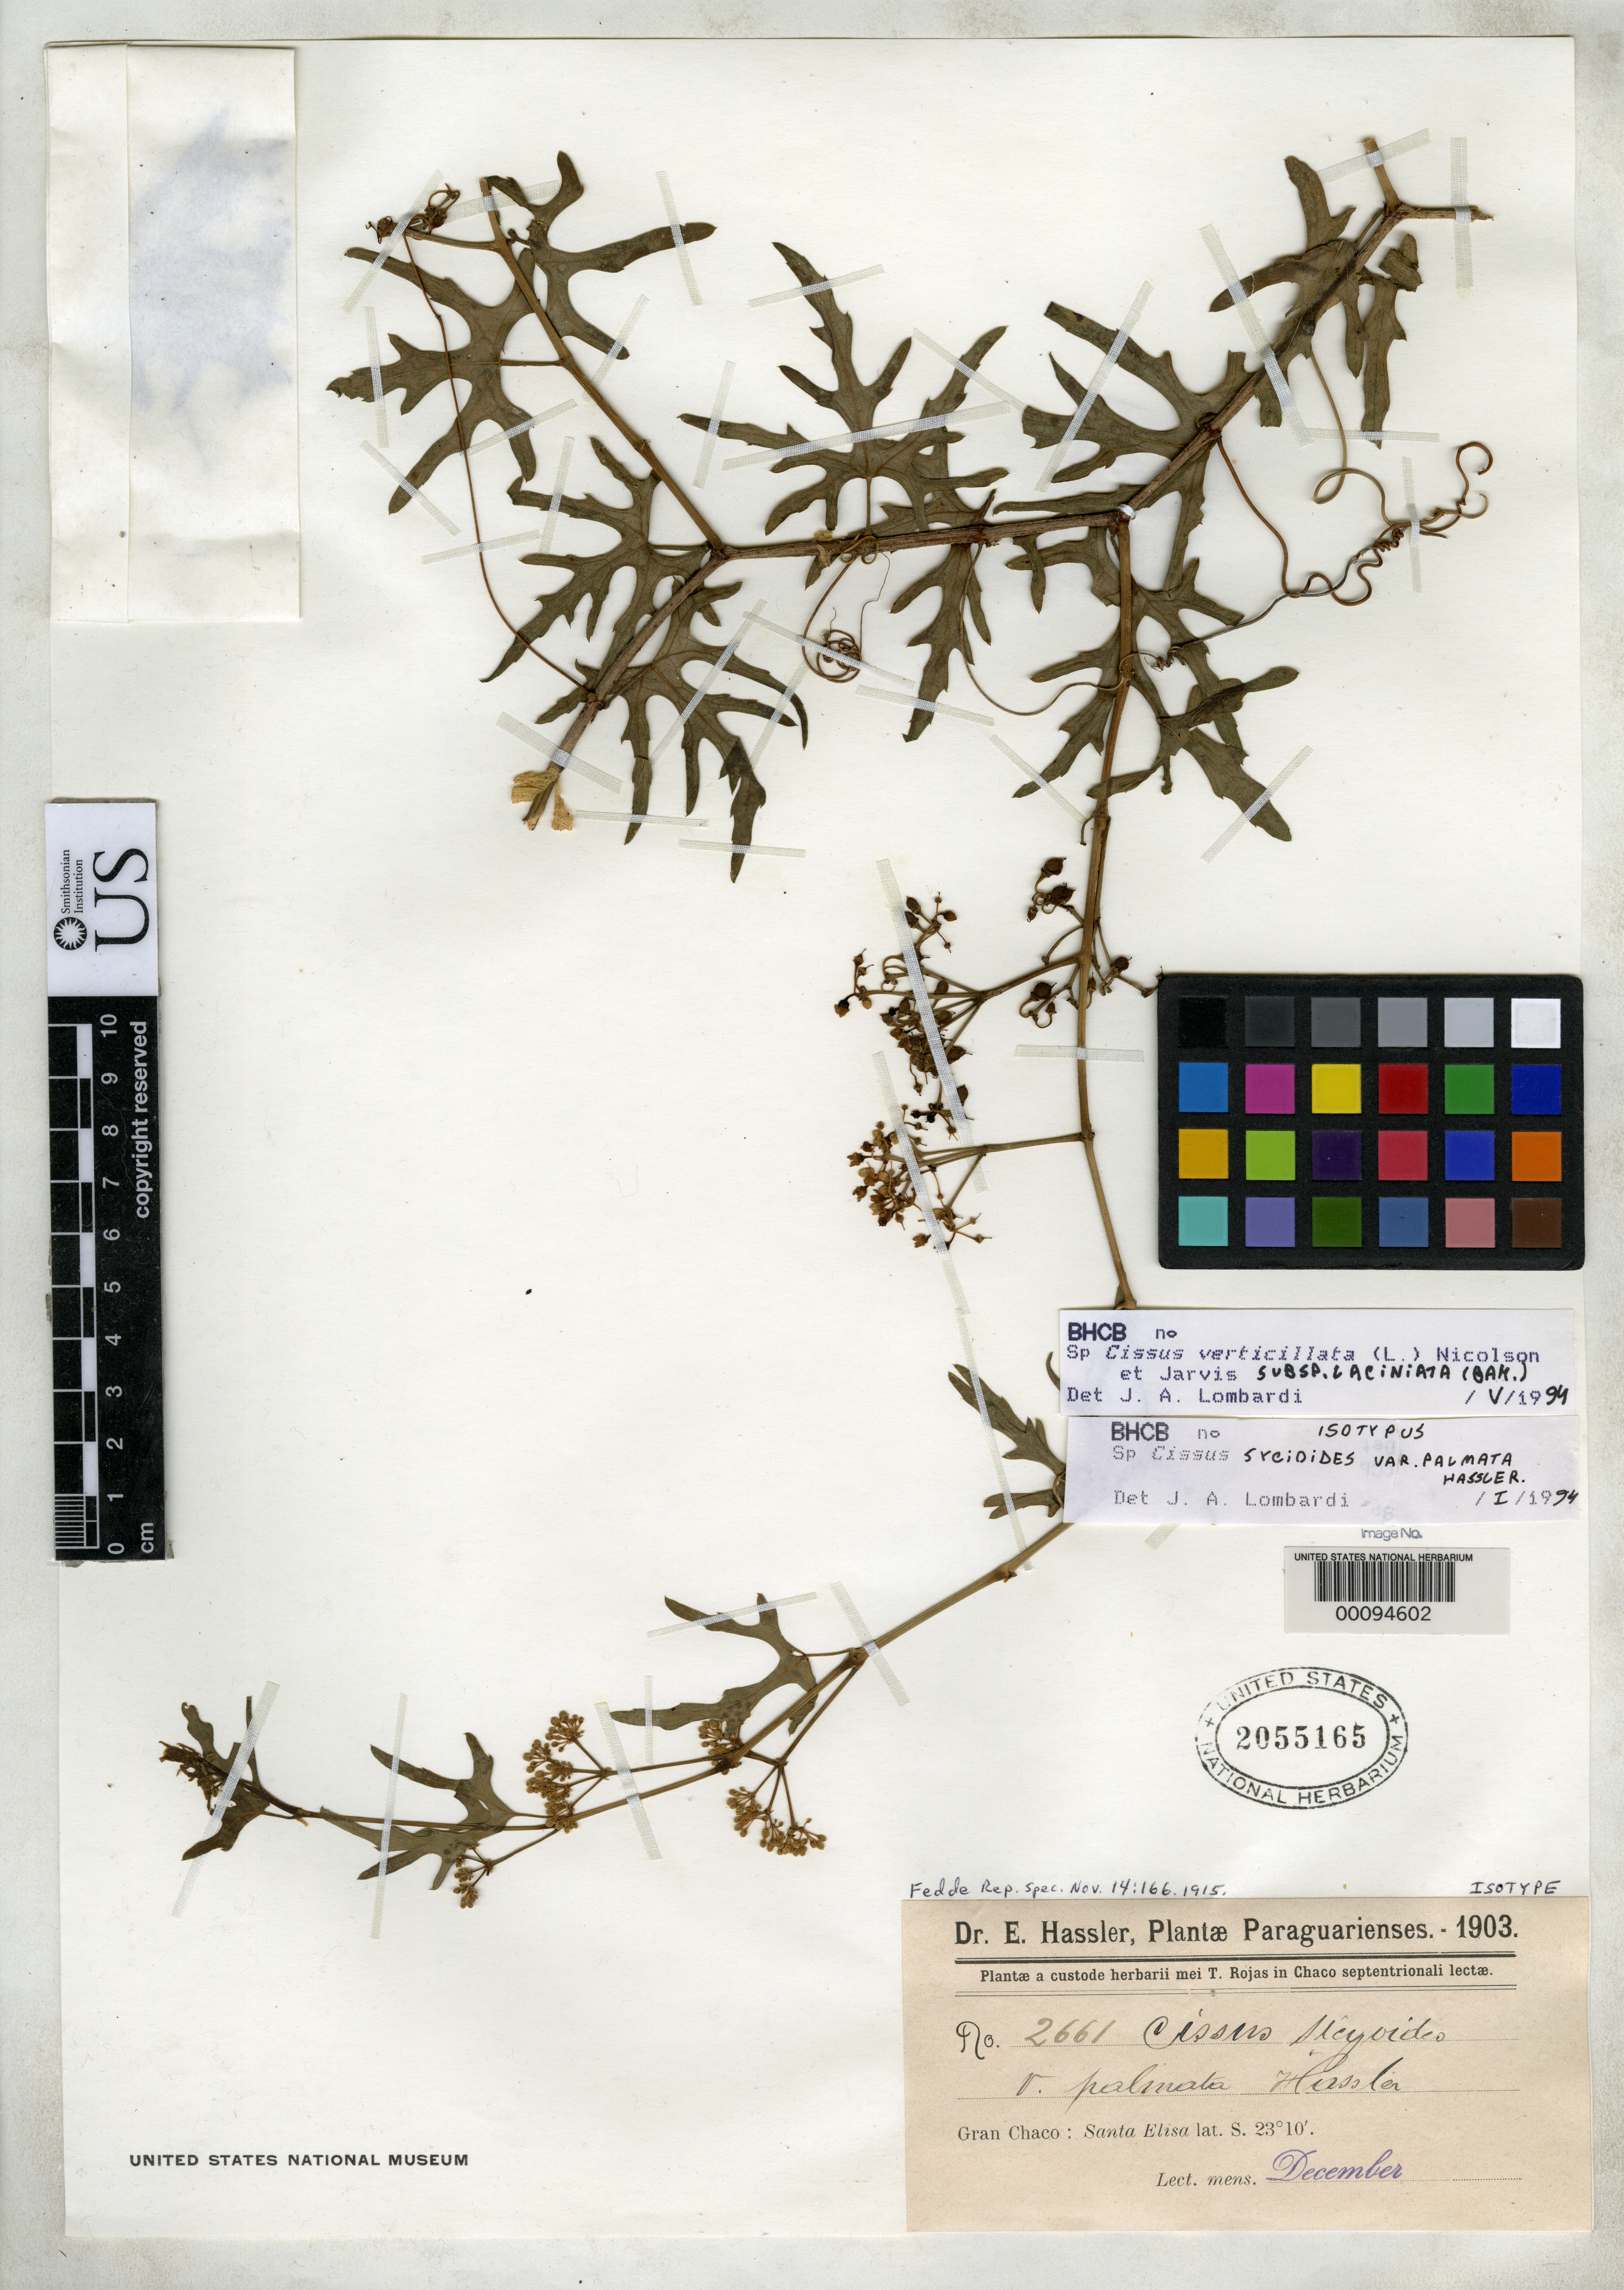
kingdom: Plantae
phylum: Tracheophyta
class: Magnoliopsida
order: Vitales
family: Vitaceae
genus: Cissus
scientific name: Cissus sicyoides var. palmata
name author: Hassl.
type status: Isotype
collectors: E. Hassler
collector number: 2661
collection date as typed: Dec 1903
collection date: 1903-12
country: Paraguay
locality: Gran Chaco, Santa Elisa. (lat/long recorded as: lat=23:10:0:S long=:::)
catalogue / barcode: US 2055165